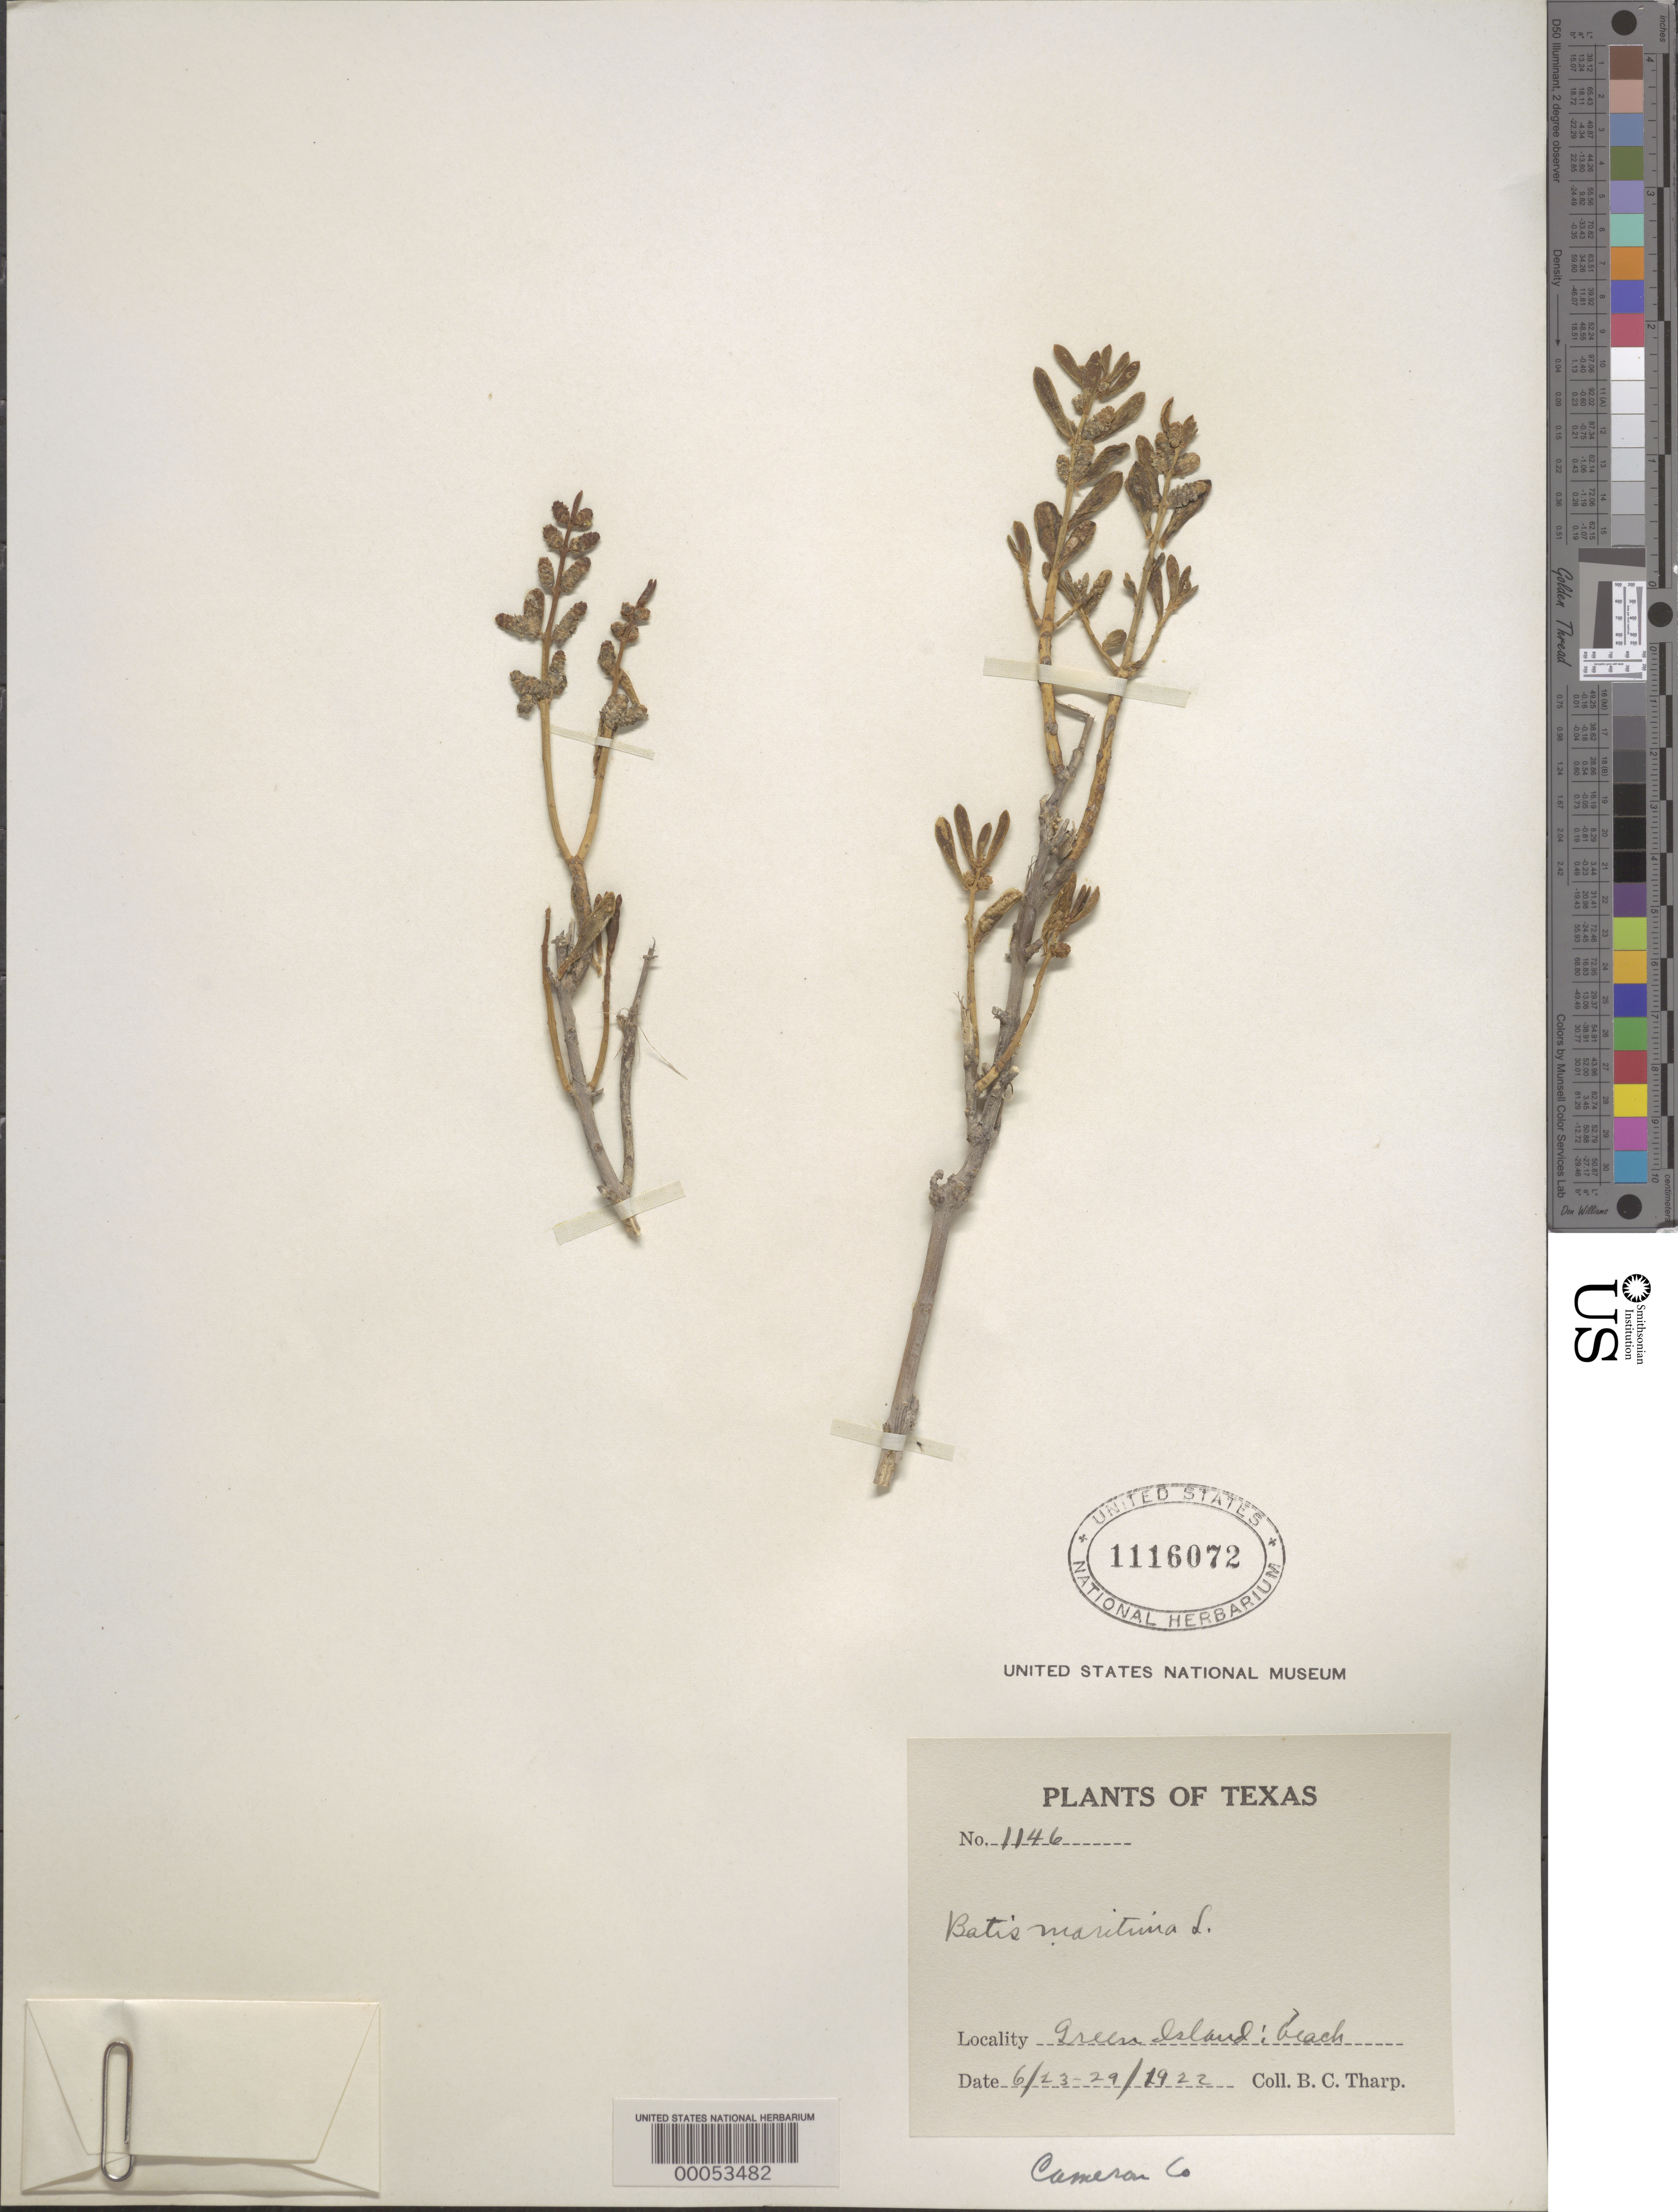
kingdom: Plantae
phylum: Tracheophyta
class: Magnoliopsida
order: Brassicales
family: Bataceae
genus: Batis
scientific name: Batis maritima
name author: L.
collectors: B. C. Tharp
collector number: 1146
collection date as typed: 23 Jun 1922 to 29 Jun 1922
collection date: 1922-06-23/1922-06-29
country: United States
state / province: Texas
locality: Green i.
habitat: Beach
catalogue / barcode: US 1116072